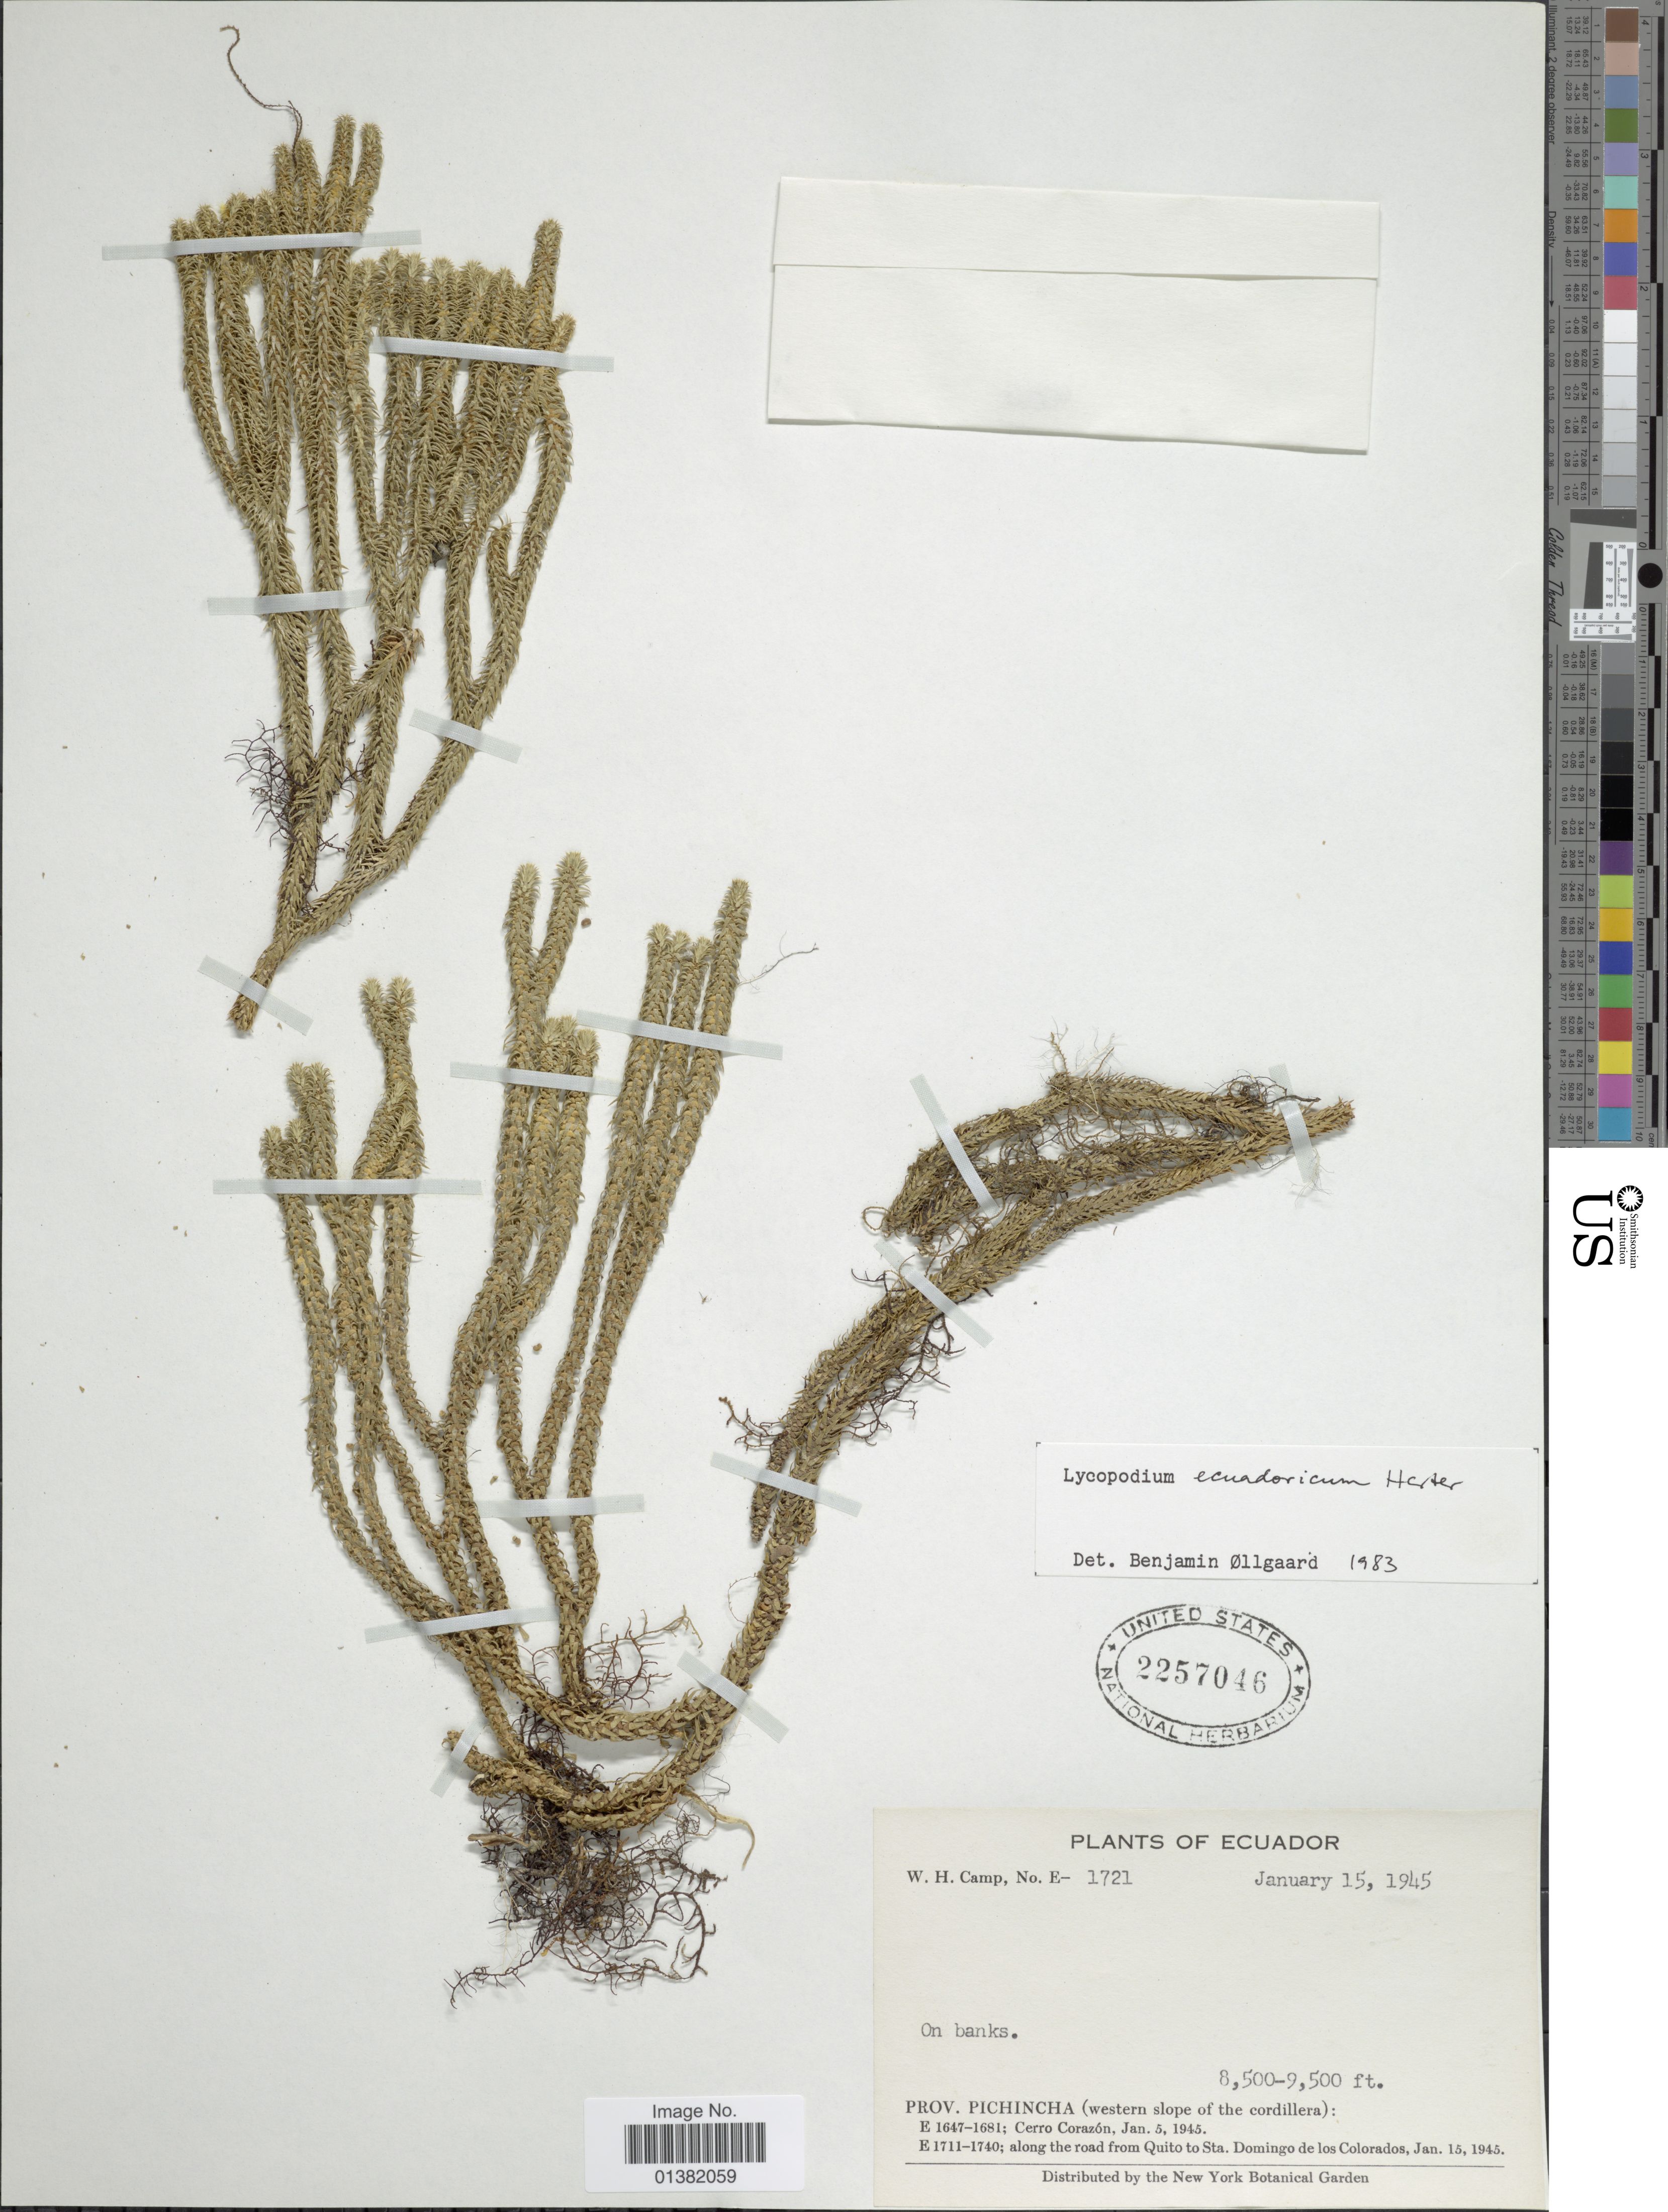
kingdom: Plantae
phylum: Tracheophyta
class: Lycopodiopsida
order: Lycopodiales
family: Lycopodiaceae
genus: Phlegmariurus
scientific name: Phlegmariurus eversus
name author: (Poir.) B. Øllg.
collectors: W. H. Camp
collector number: E-1721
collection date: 1945-01-15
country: Ecuador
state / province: Pichincha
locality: (Western slope of the cordillera): Cerro Corazón, along the road from Quito to Sta. Domingo de los Colorados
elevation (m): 2591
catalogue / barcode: US 2557046